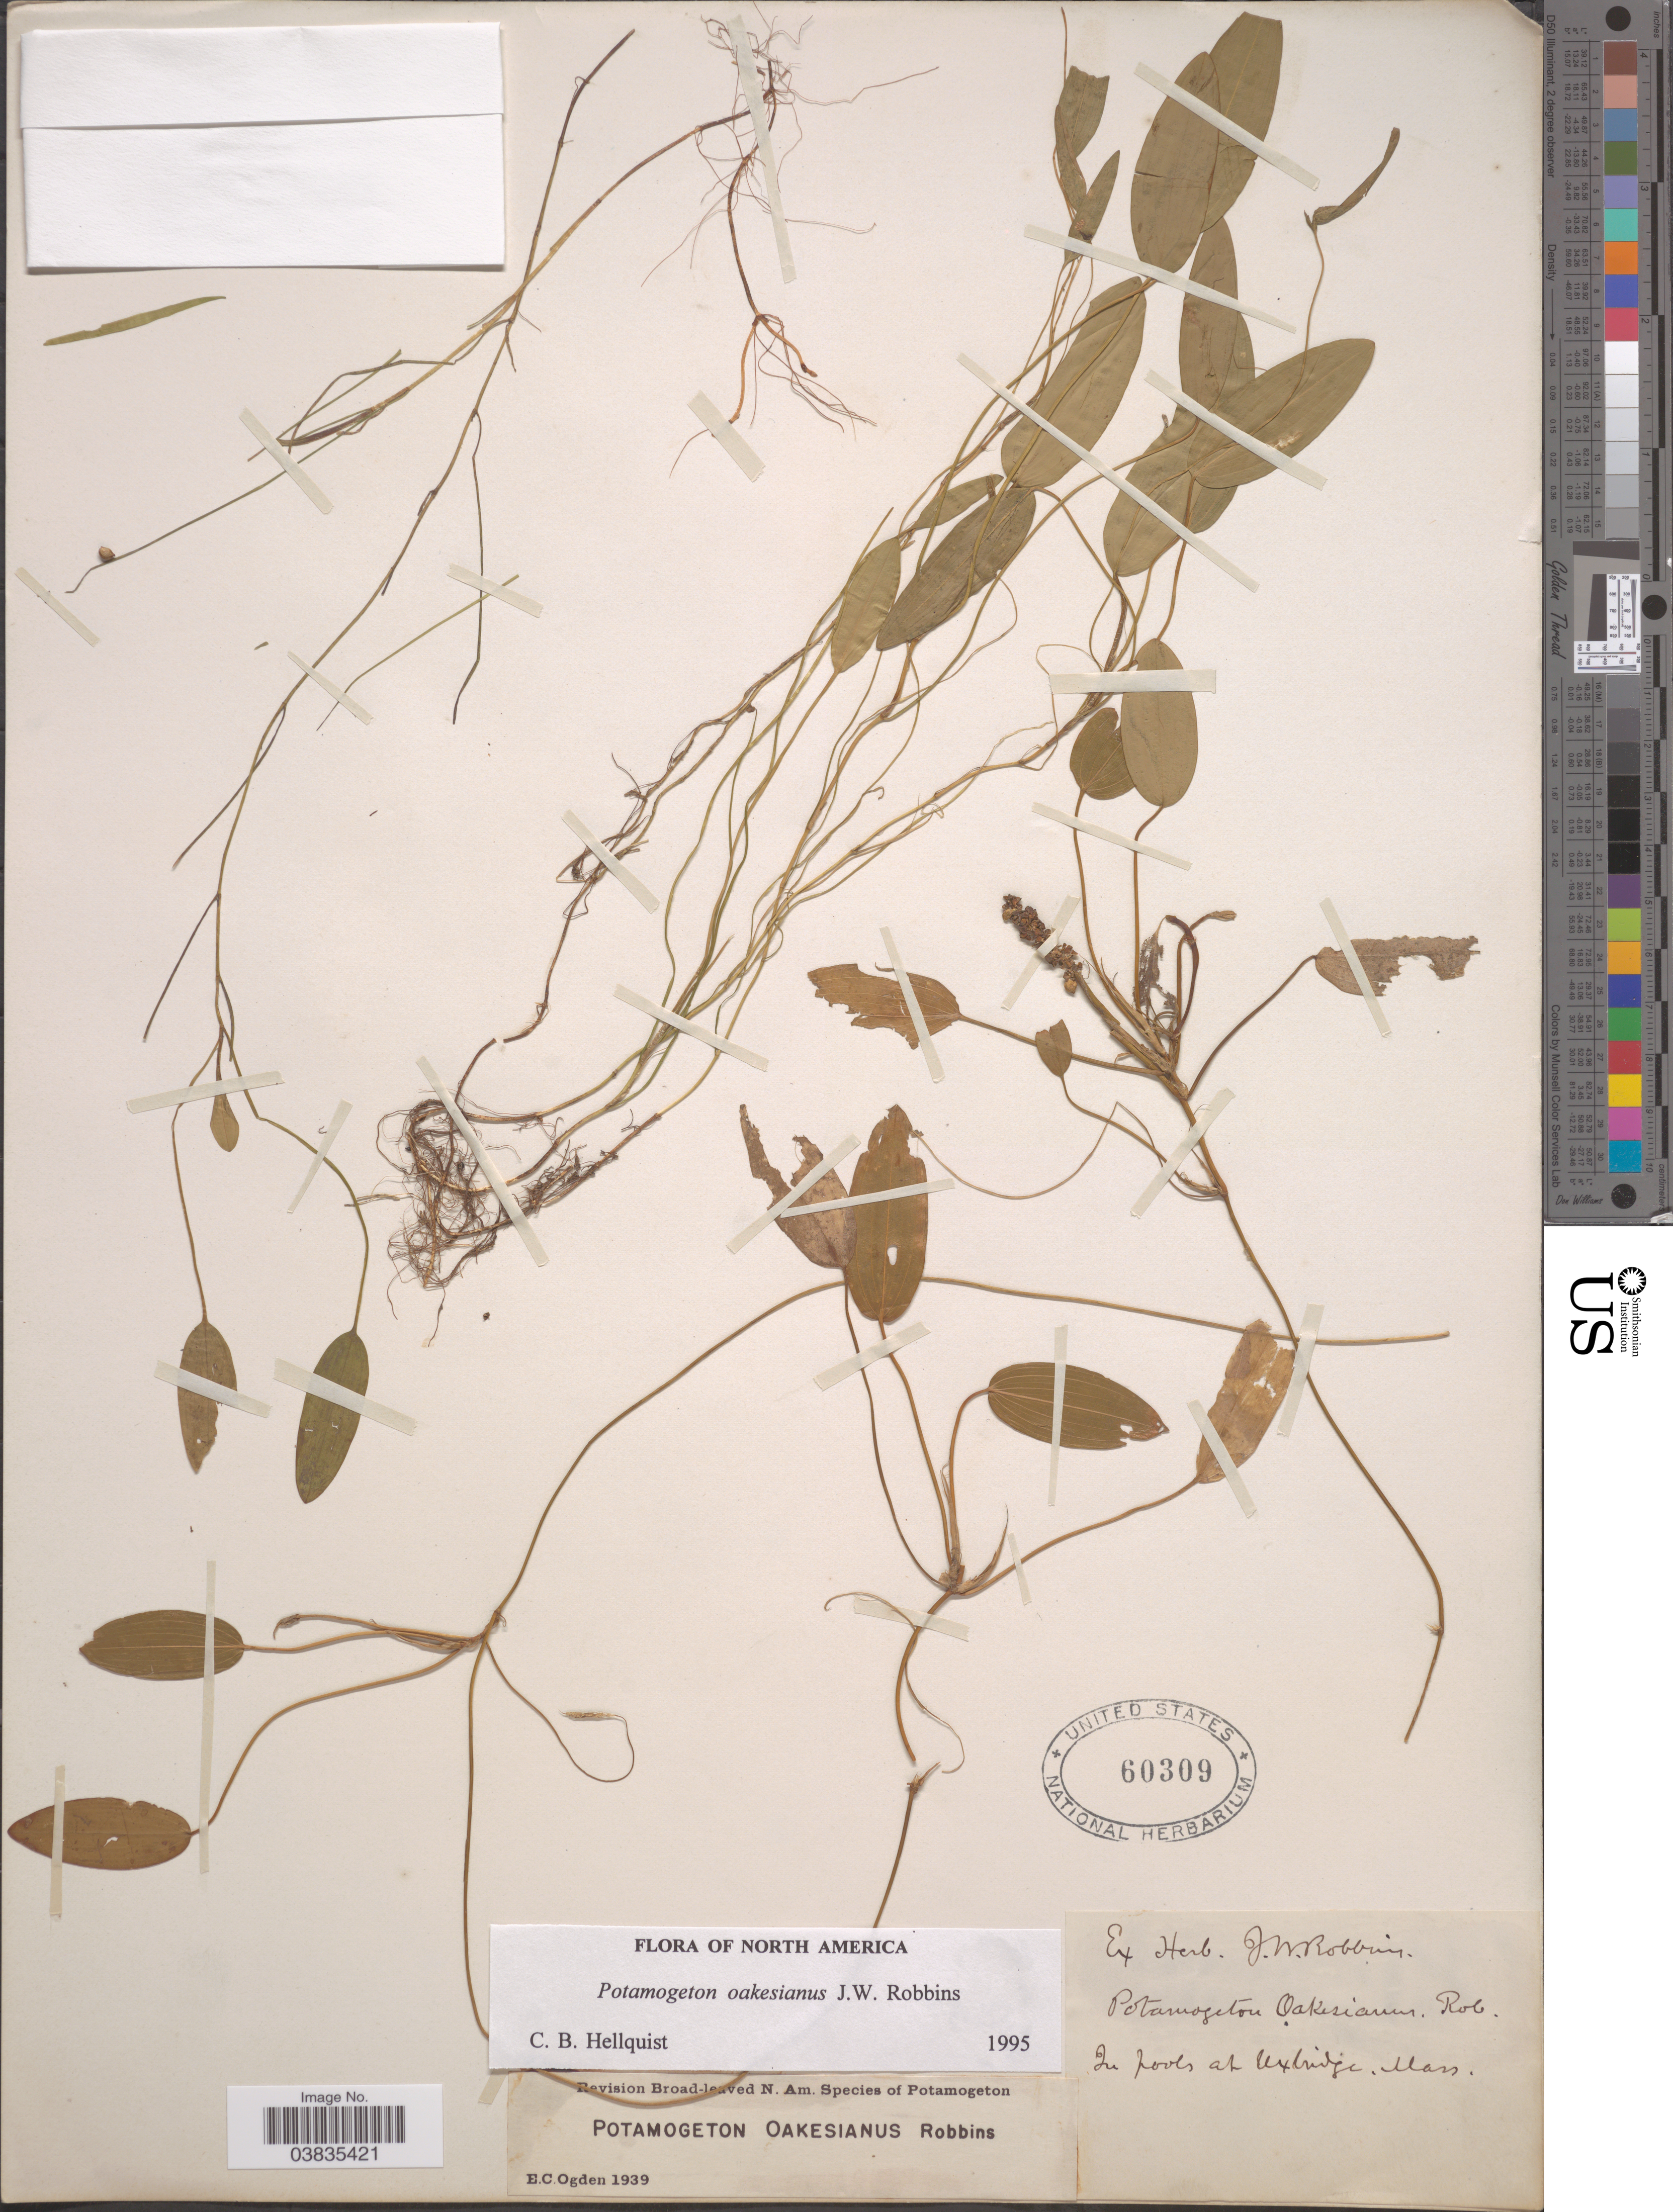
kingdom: Plantae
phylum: Tracheophyta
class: Liliopsida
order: Alismatales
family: Potamogetonaceae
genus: Potamogeton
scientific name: Potamogeton oakesianus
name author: J.W. Robbins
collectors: Ex Herb. J. W. Robbins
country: United States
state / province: Massachusetts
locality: In pools at Uxbridge.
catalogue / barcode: US 60309